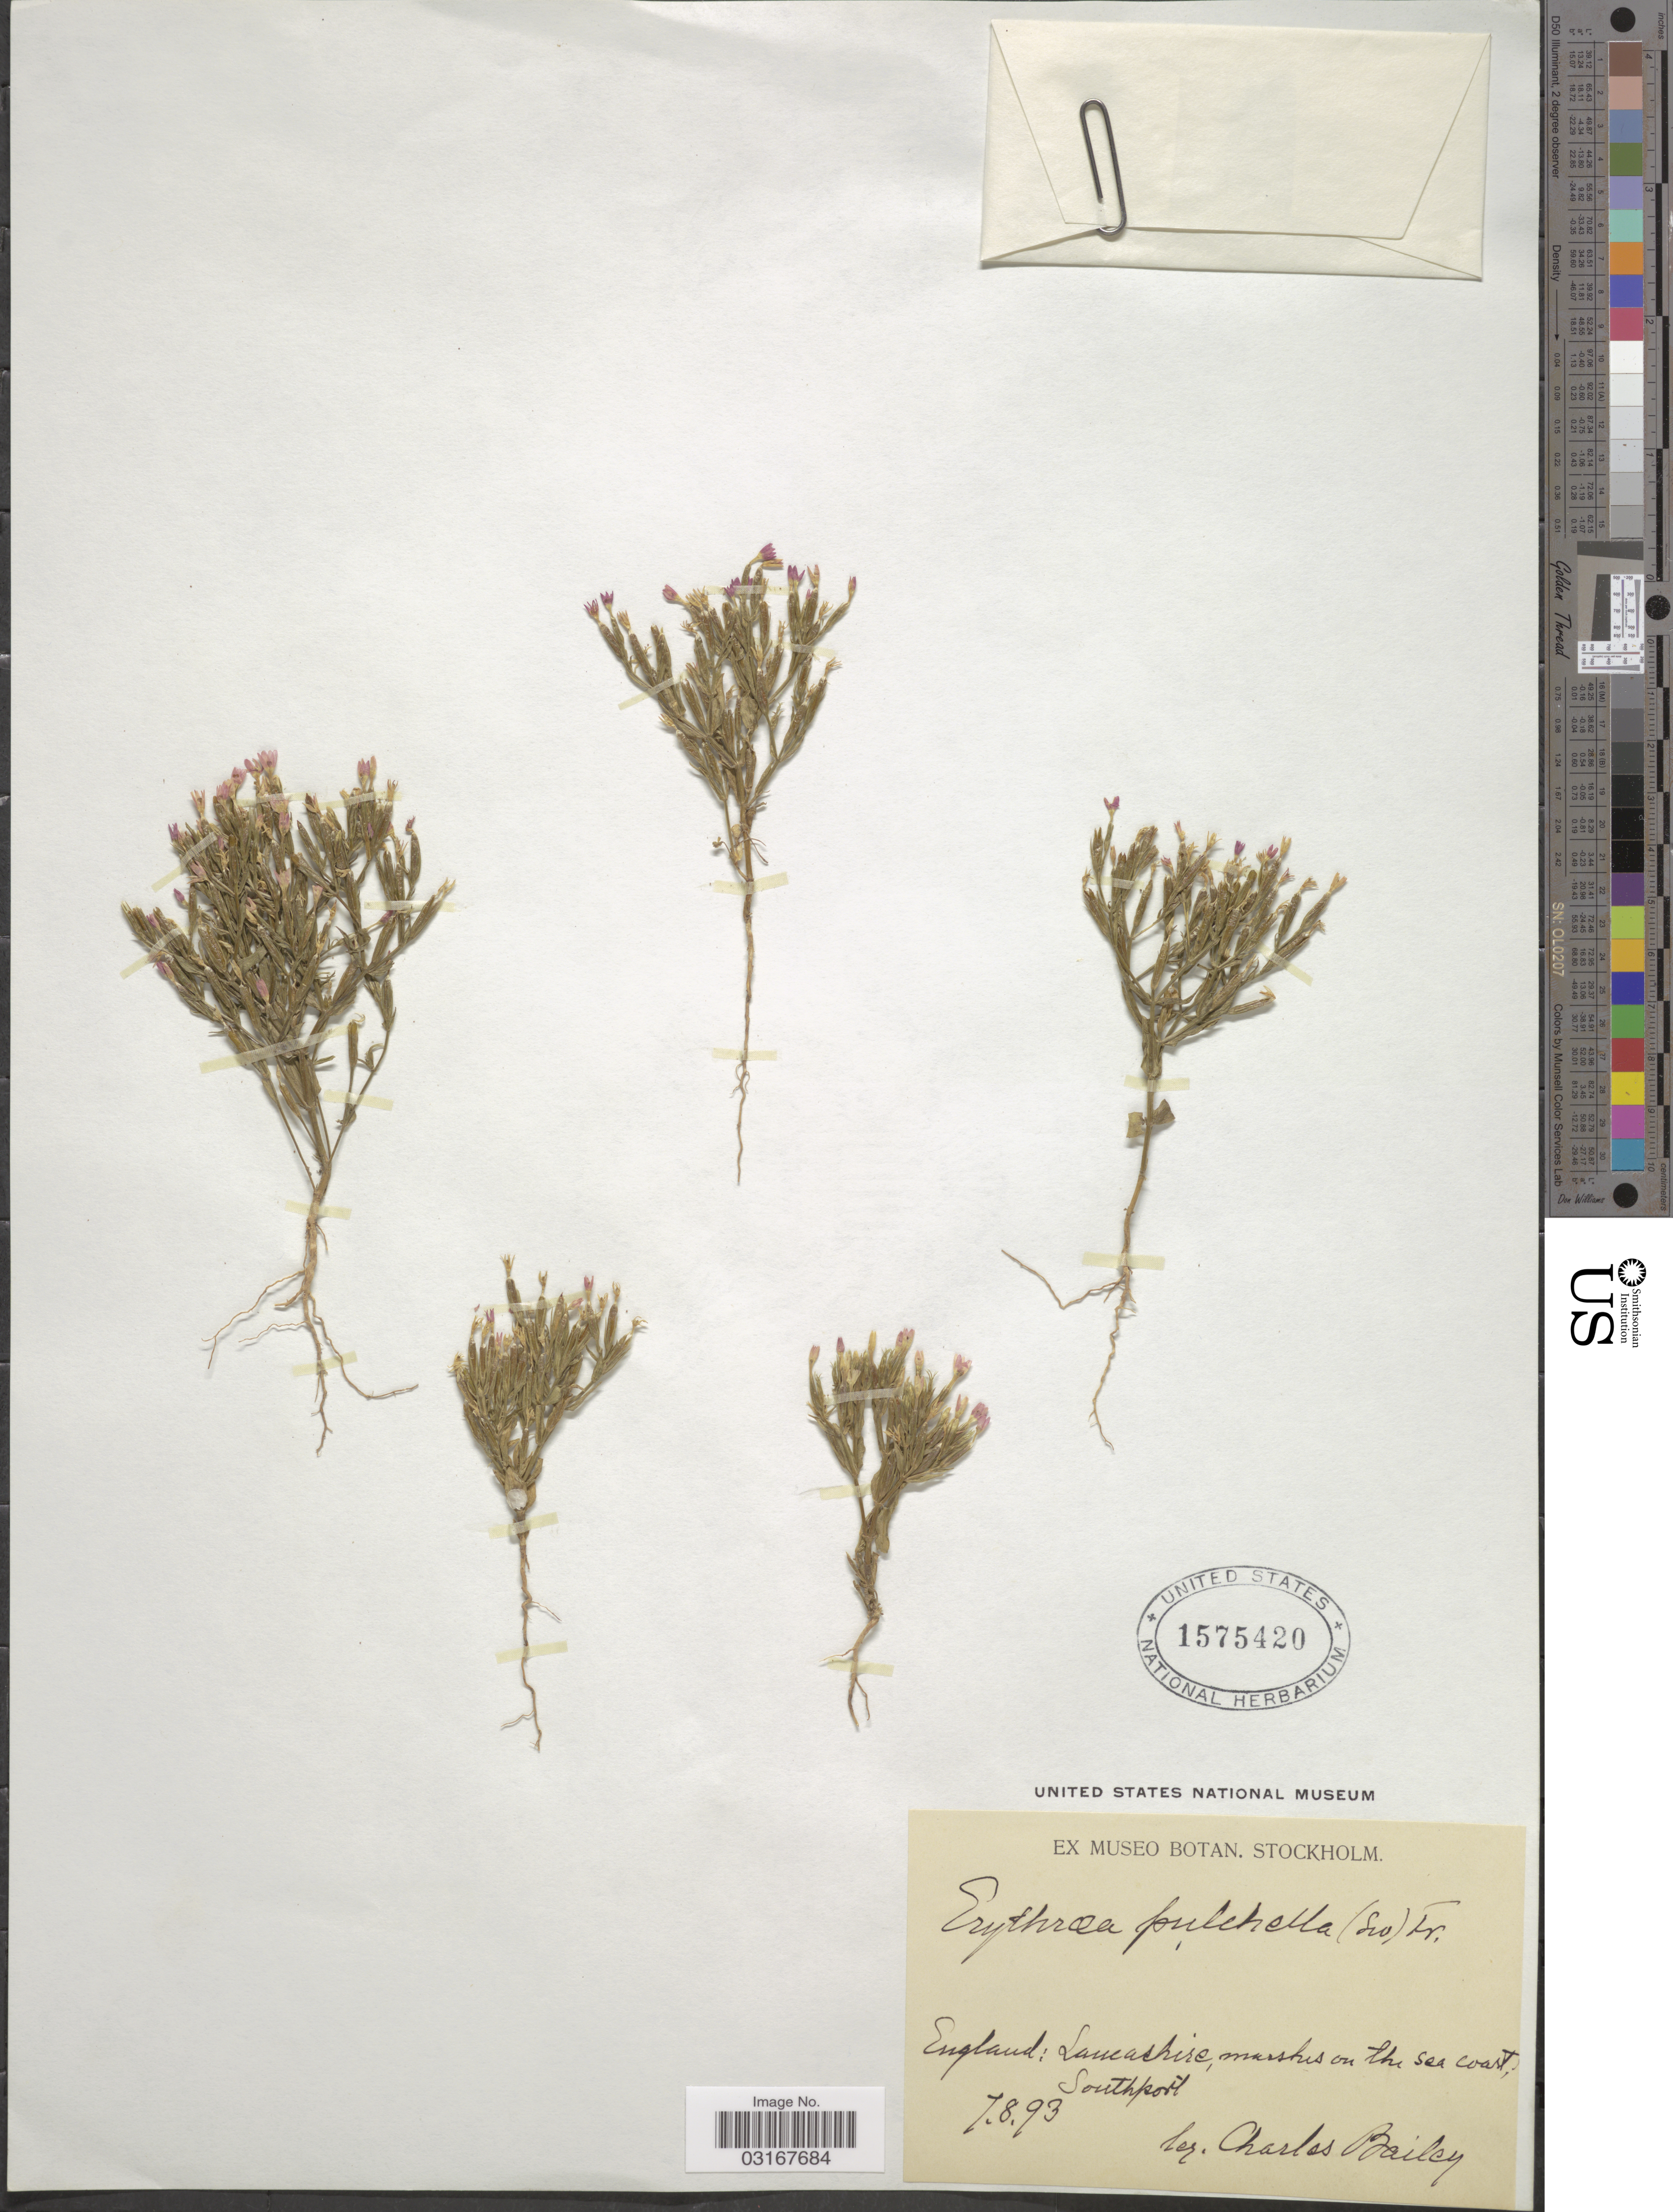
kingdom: Plantae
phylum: Tracheophyta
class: Magnoliopsida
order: Gentianales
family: Gentianaceae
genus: Centaurium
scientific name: Centaurium pulchellum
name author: (Sw.) Druce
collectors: C. Bailey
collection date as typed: Transcribed d/m/y: 7/8/93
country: United Kingdom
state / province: England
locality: England: Lancashire, marshes on the sea coast, Southport.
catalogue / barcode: US 1575420